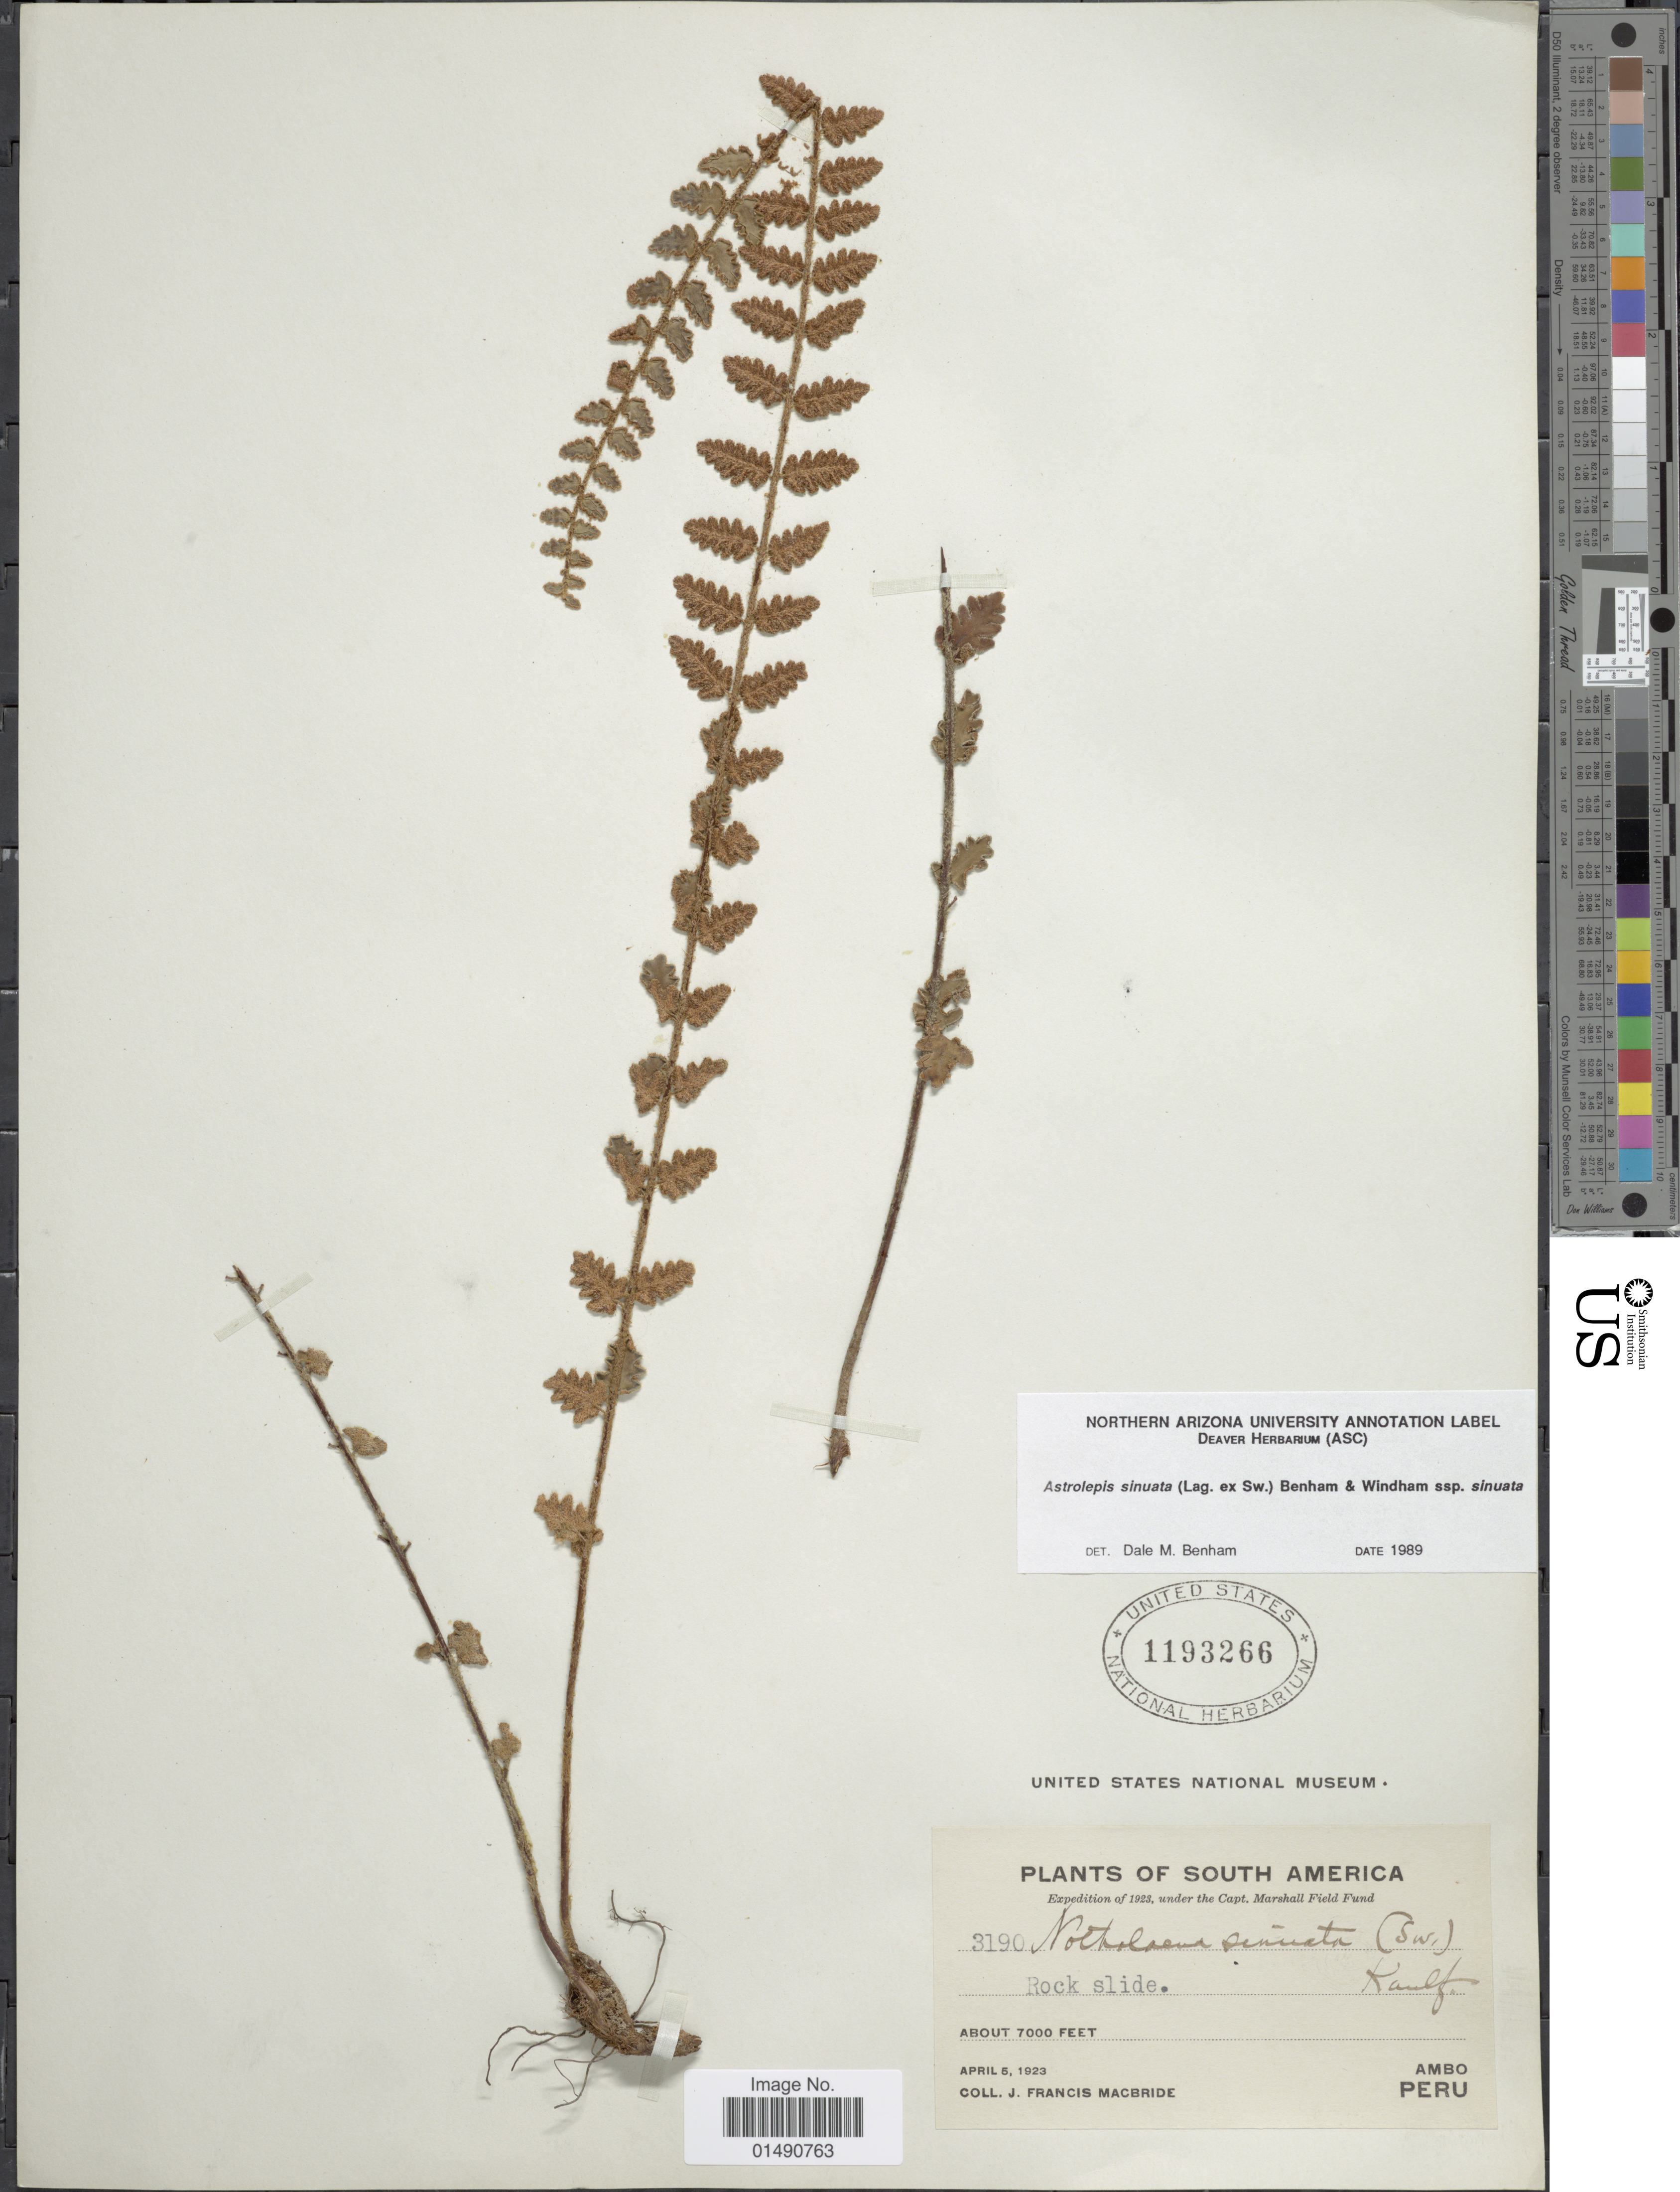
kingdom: Plantae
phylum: Tracheophyta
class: Polypodiopsida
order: Polypodiales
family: Pteridaceae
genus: Astrolepis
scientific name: Astrolepis sinuata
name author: (Lag. ex Sw.) D.M. Benham & Windham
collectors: J. F. Macbride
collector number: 3190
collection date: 1923-04-05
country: Peru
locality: Rock slide, Ambo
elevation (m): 2134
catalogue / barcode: US 1193266